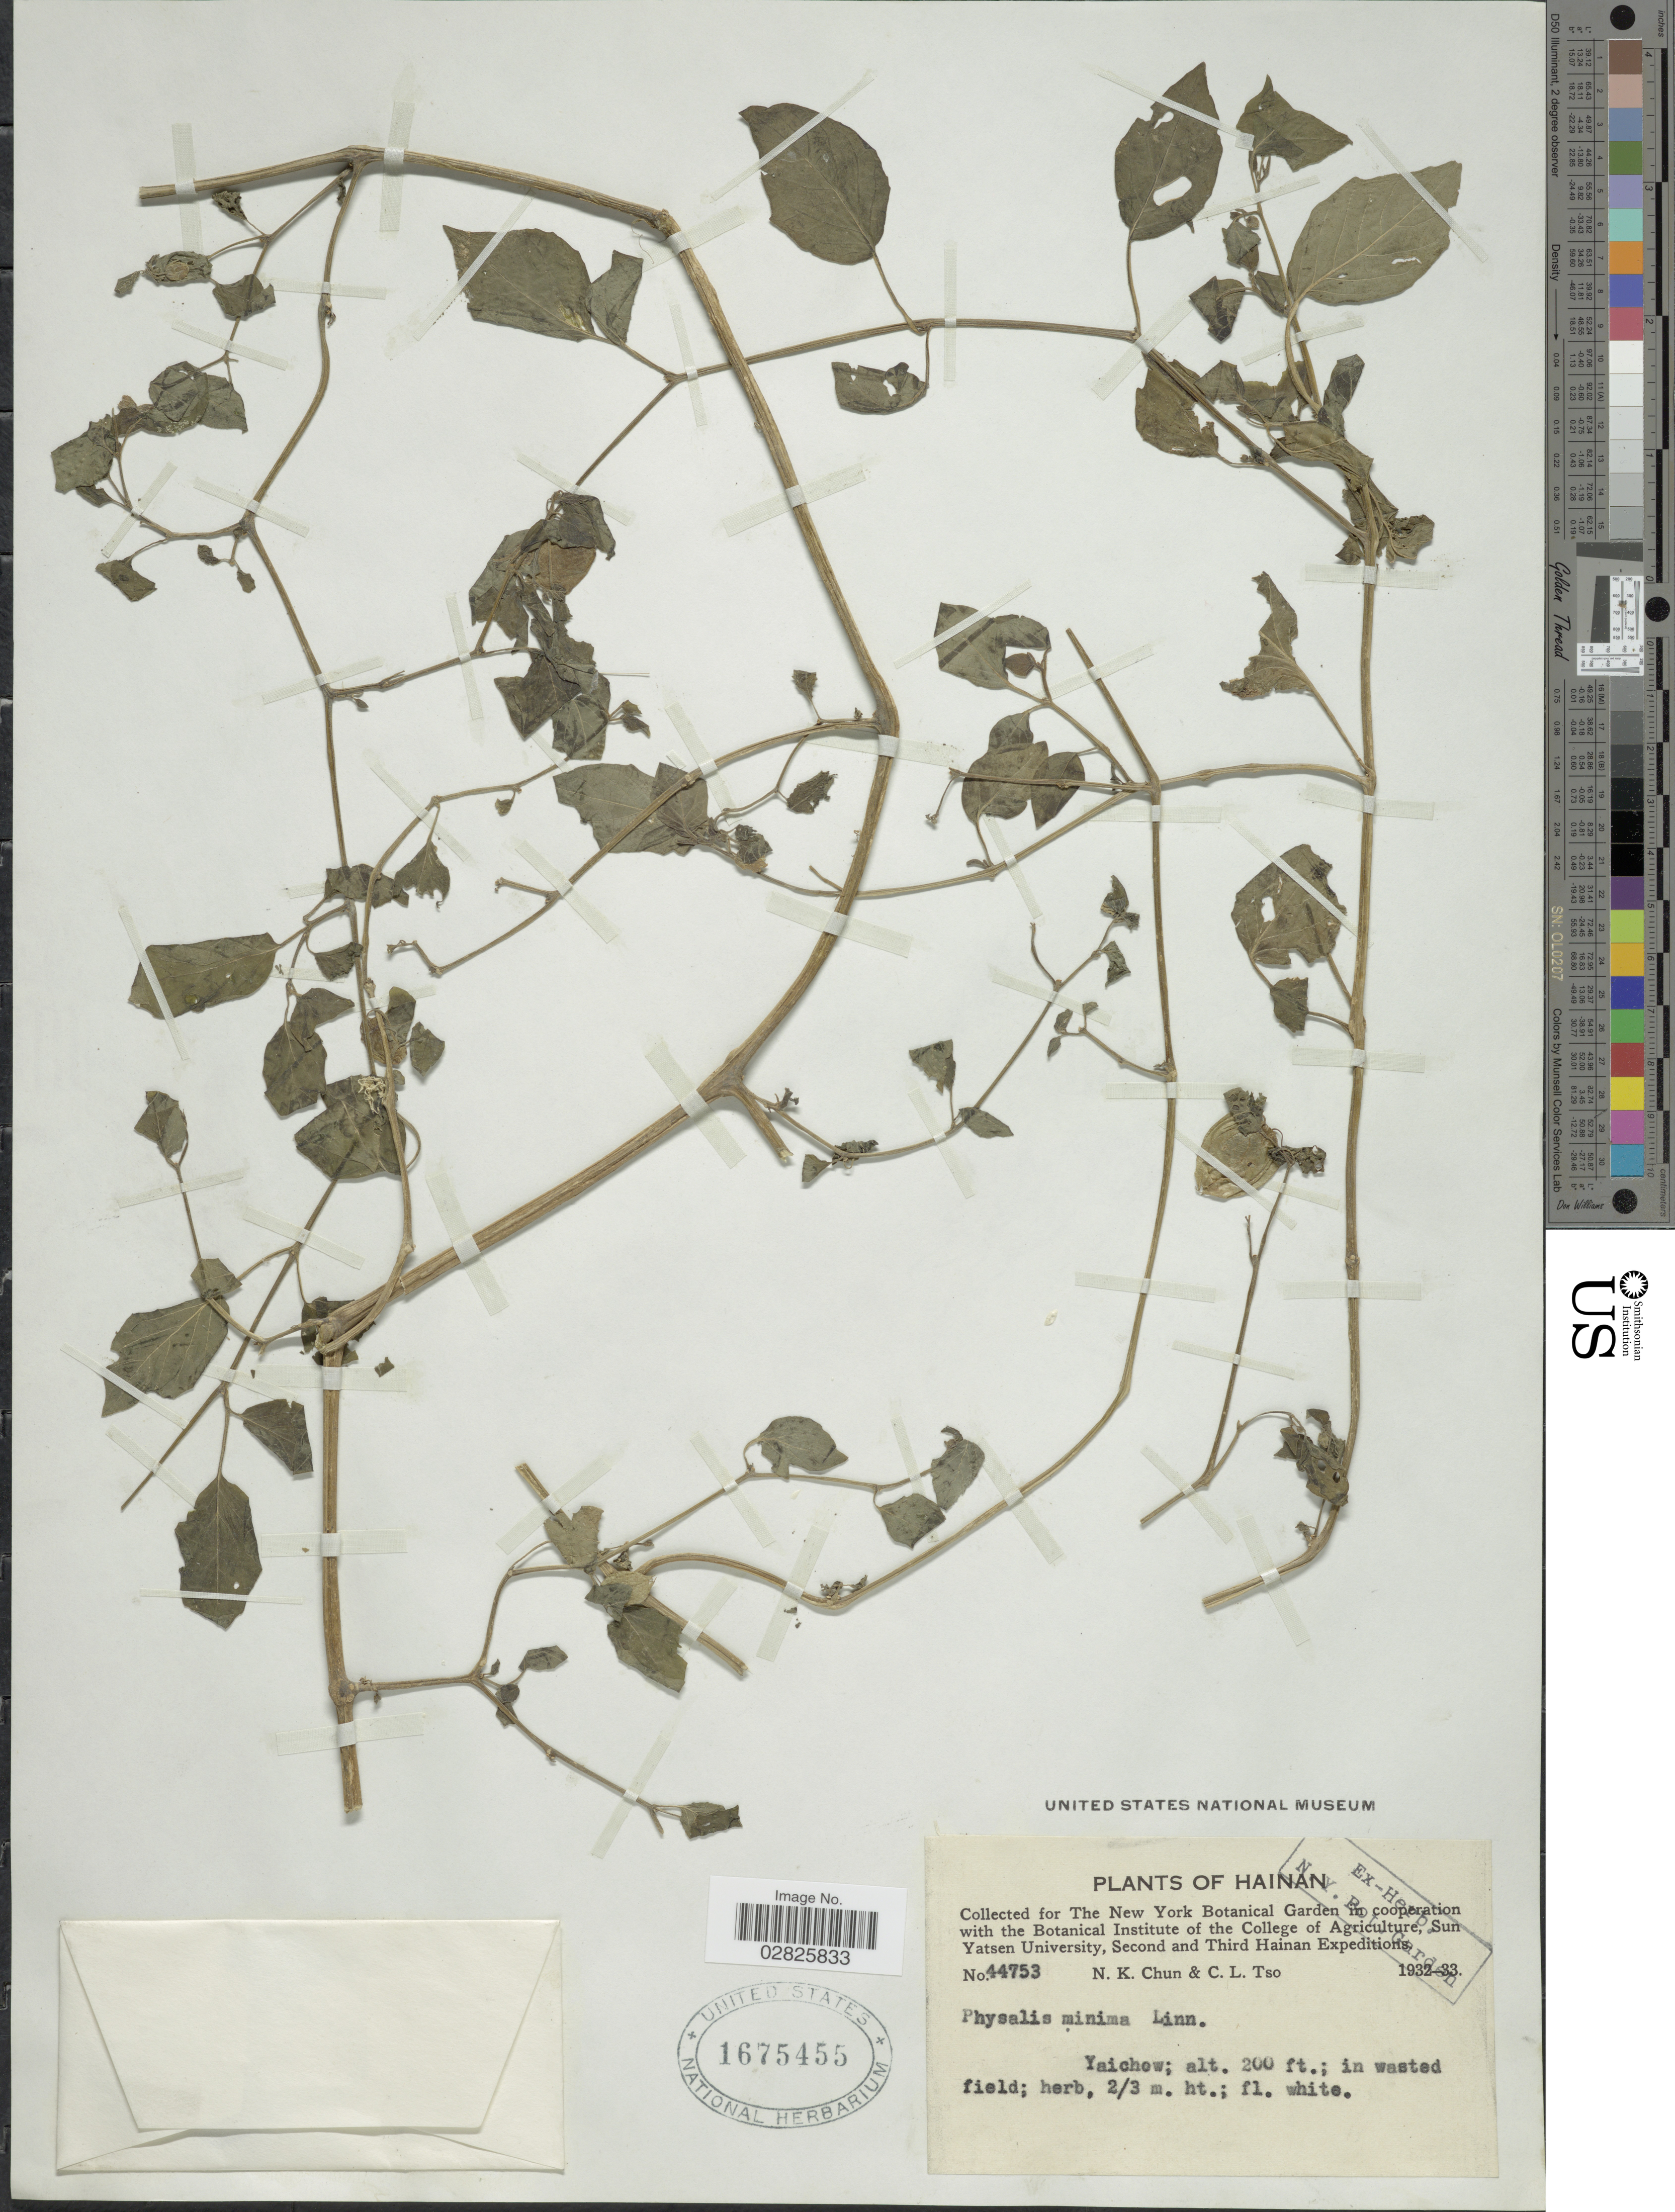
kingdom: Plantae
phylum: Tracheophyta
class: Magnoliopsida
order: Solanales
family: Solanaceae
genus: Physalis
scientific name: Physalis minima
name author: L.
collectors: N. K. Chun & C. Tso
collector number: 44753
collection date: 1932/1933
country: China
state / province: Hainan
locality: Yaichow.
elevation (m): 61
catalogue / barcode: US 1675455